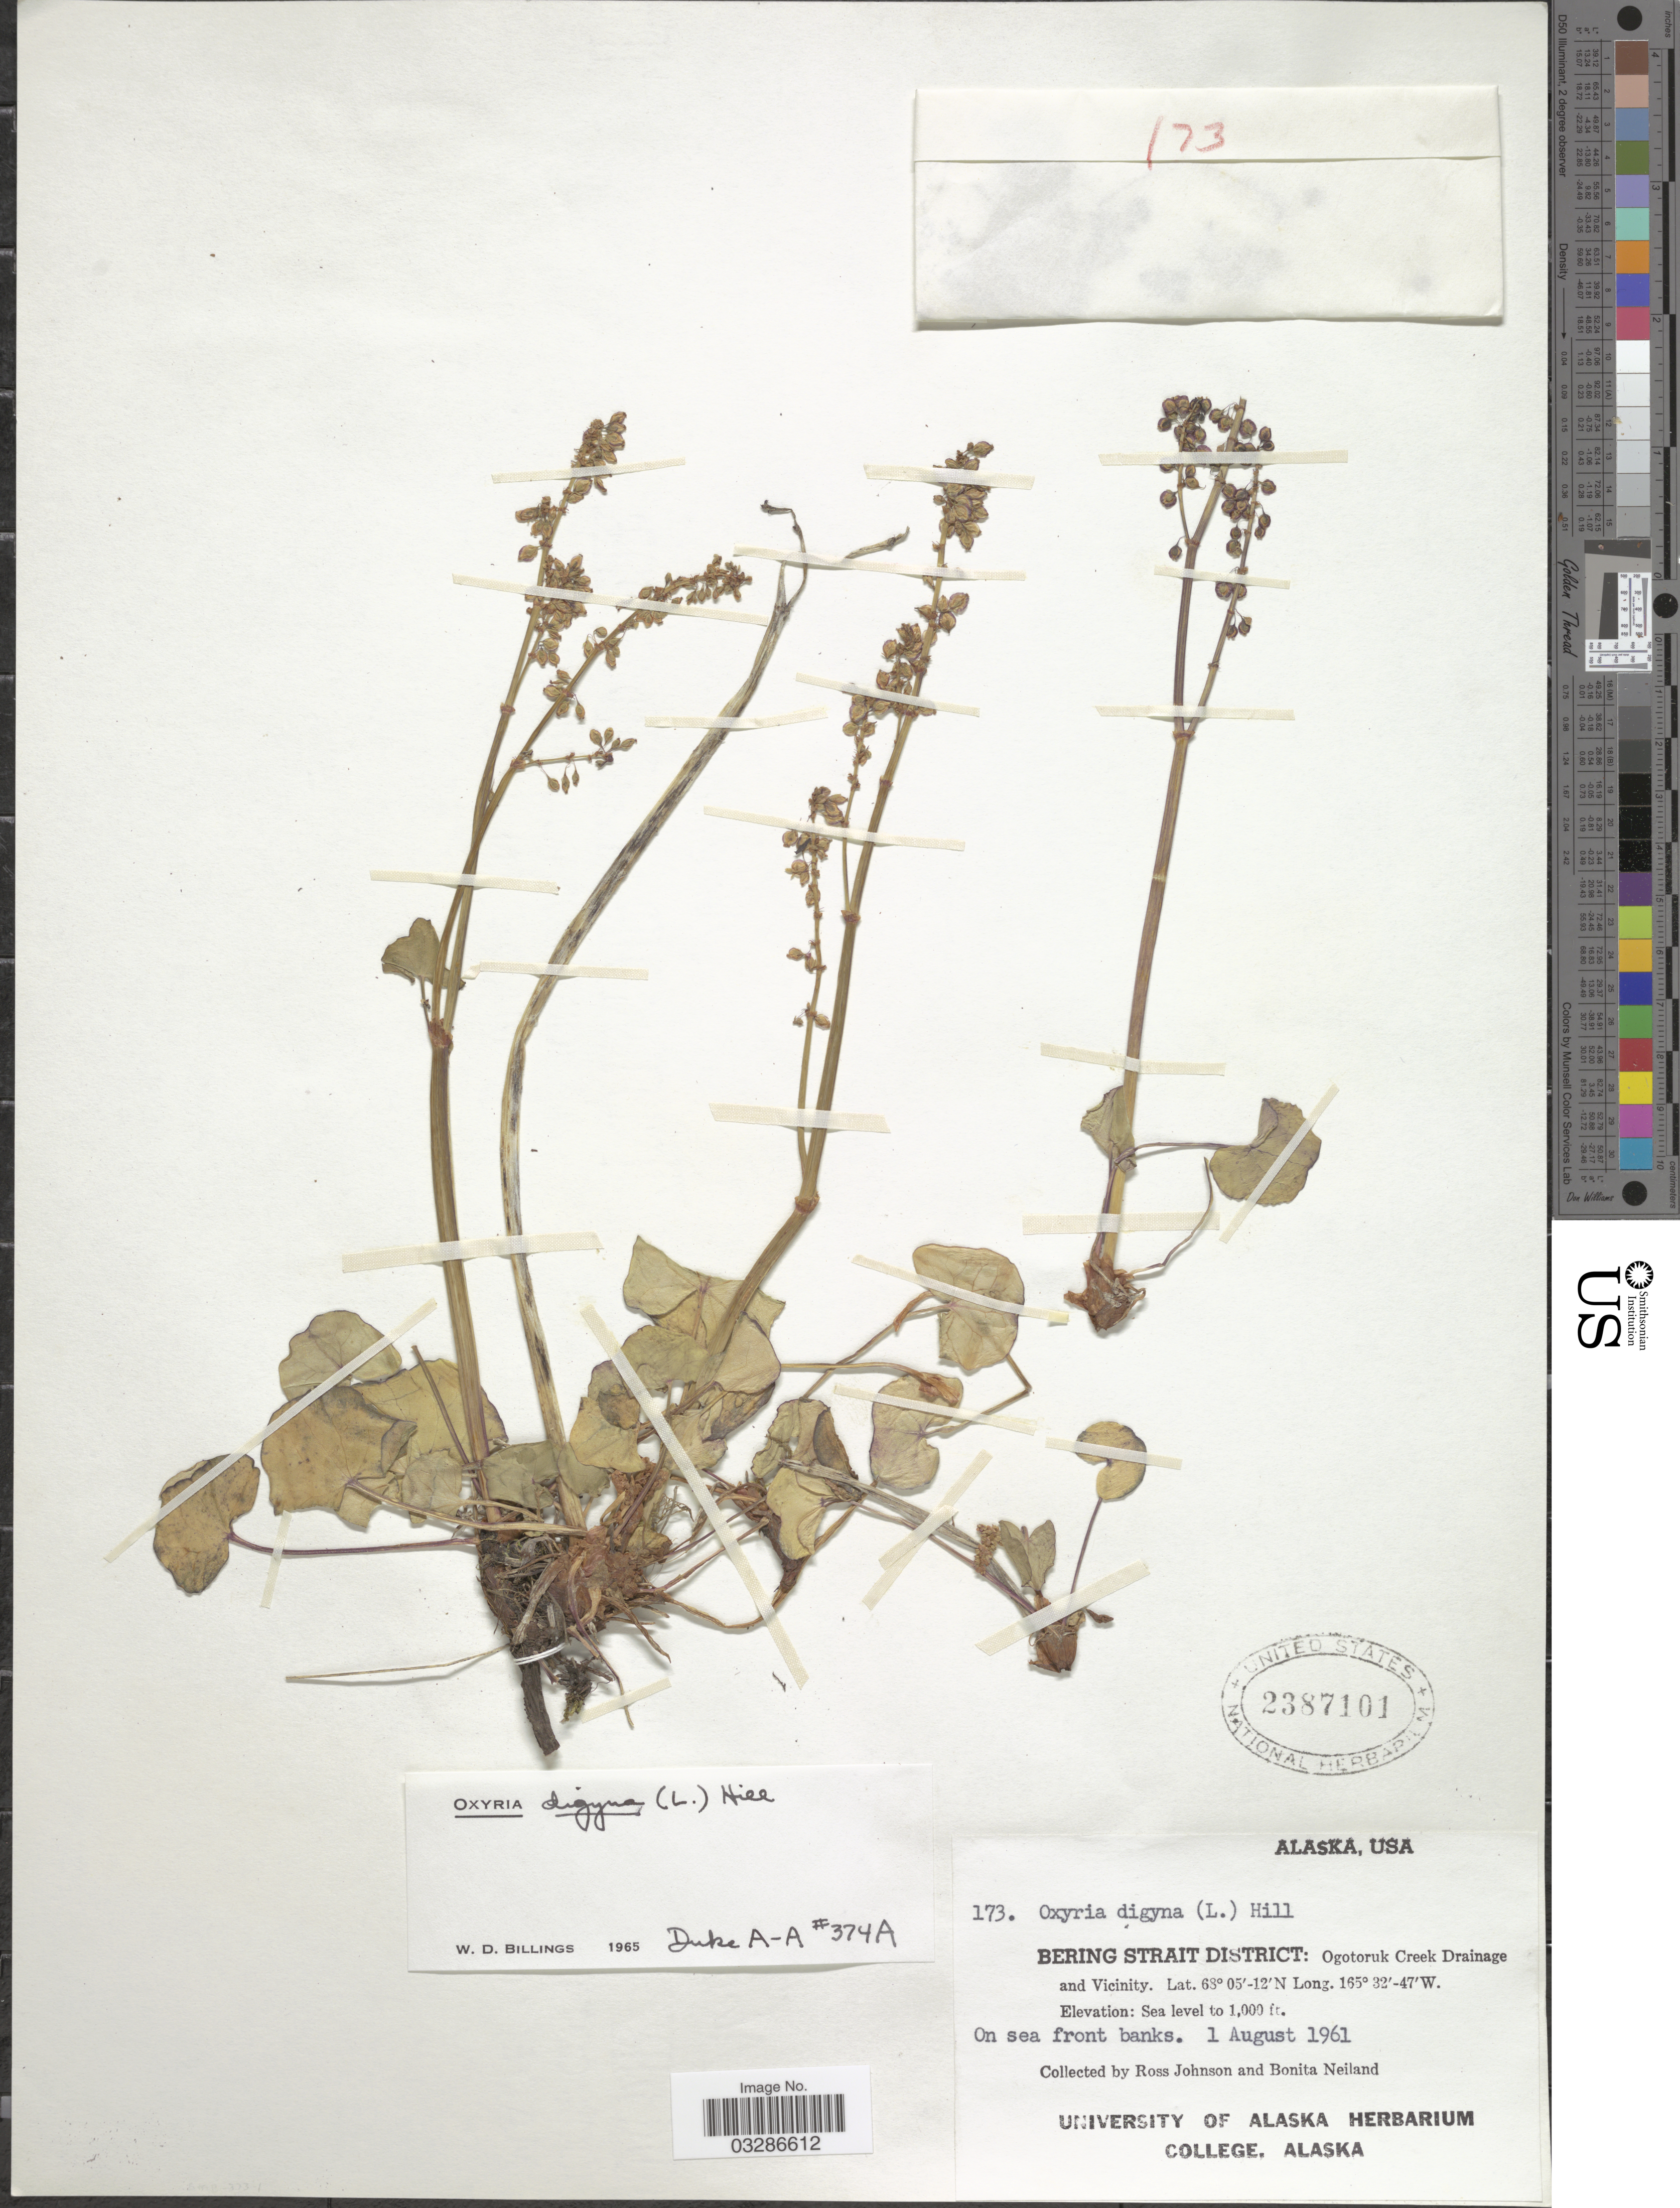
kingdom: Plantae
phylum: Tracheophyta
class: Magnoliopsida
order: Caryophyllales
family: Polygonaceae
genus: Oxyria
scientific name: Oxyria digyna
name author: (L.) Hill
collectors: R. Johnson & B. Neiland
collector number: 173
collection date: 1961-08-01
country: United States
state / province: Alaska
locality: Bering Strait District: Ogotoruk Creek Drainage and Vicinity.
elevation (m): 0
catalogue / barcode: US 2387101